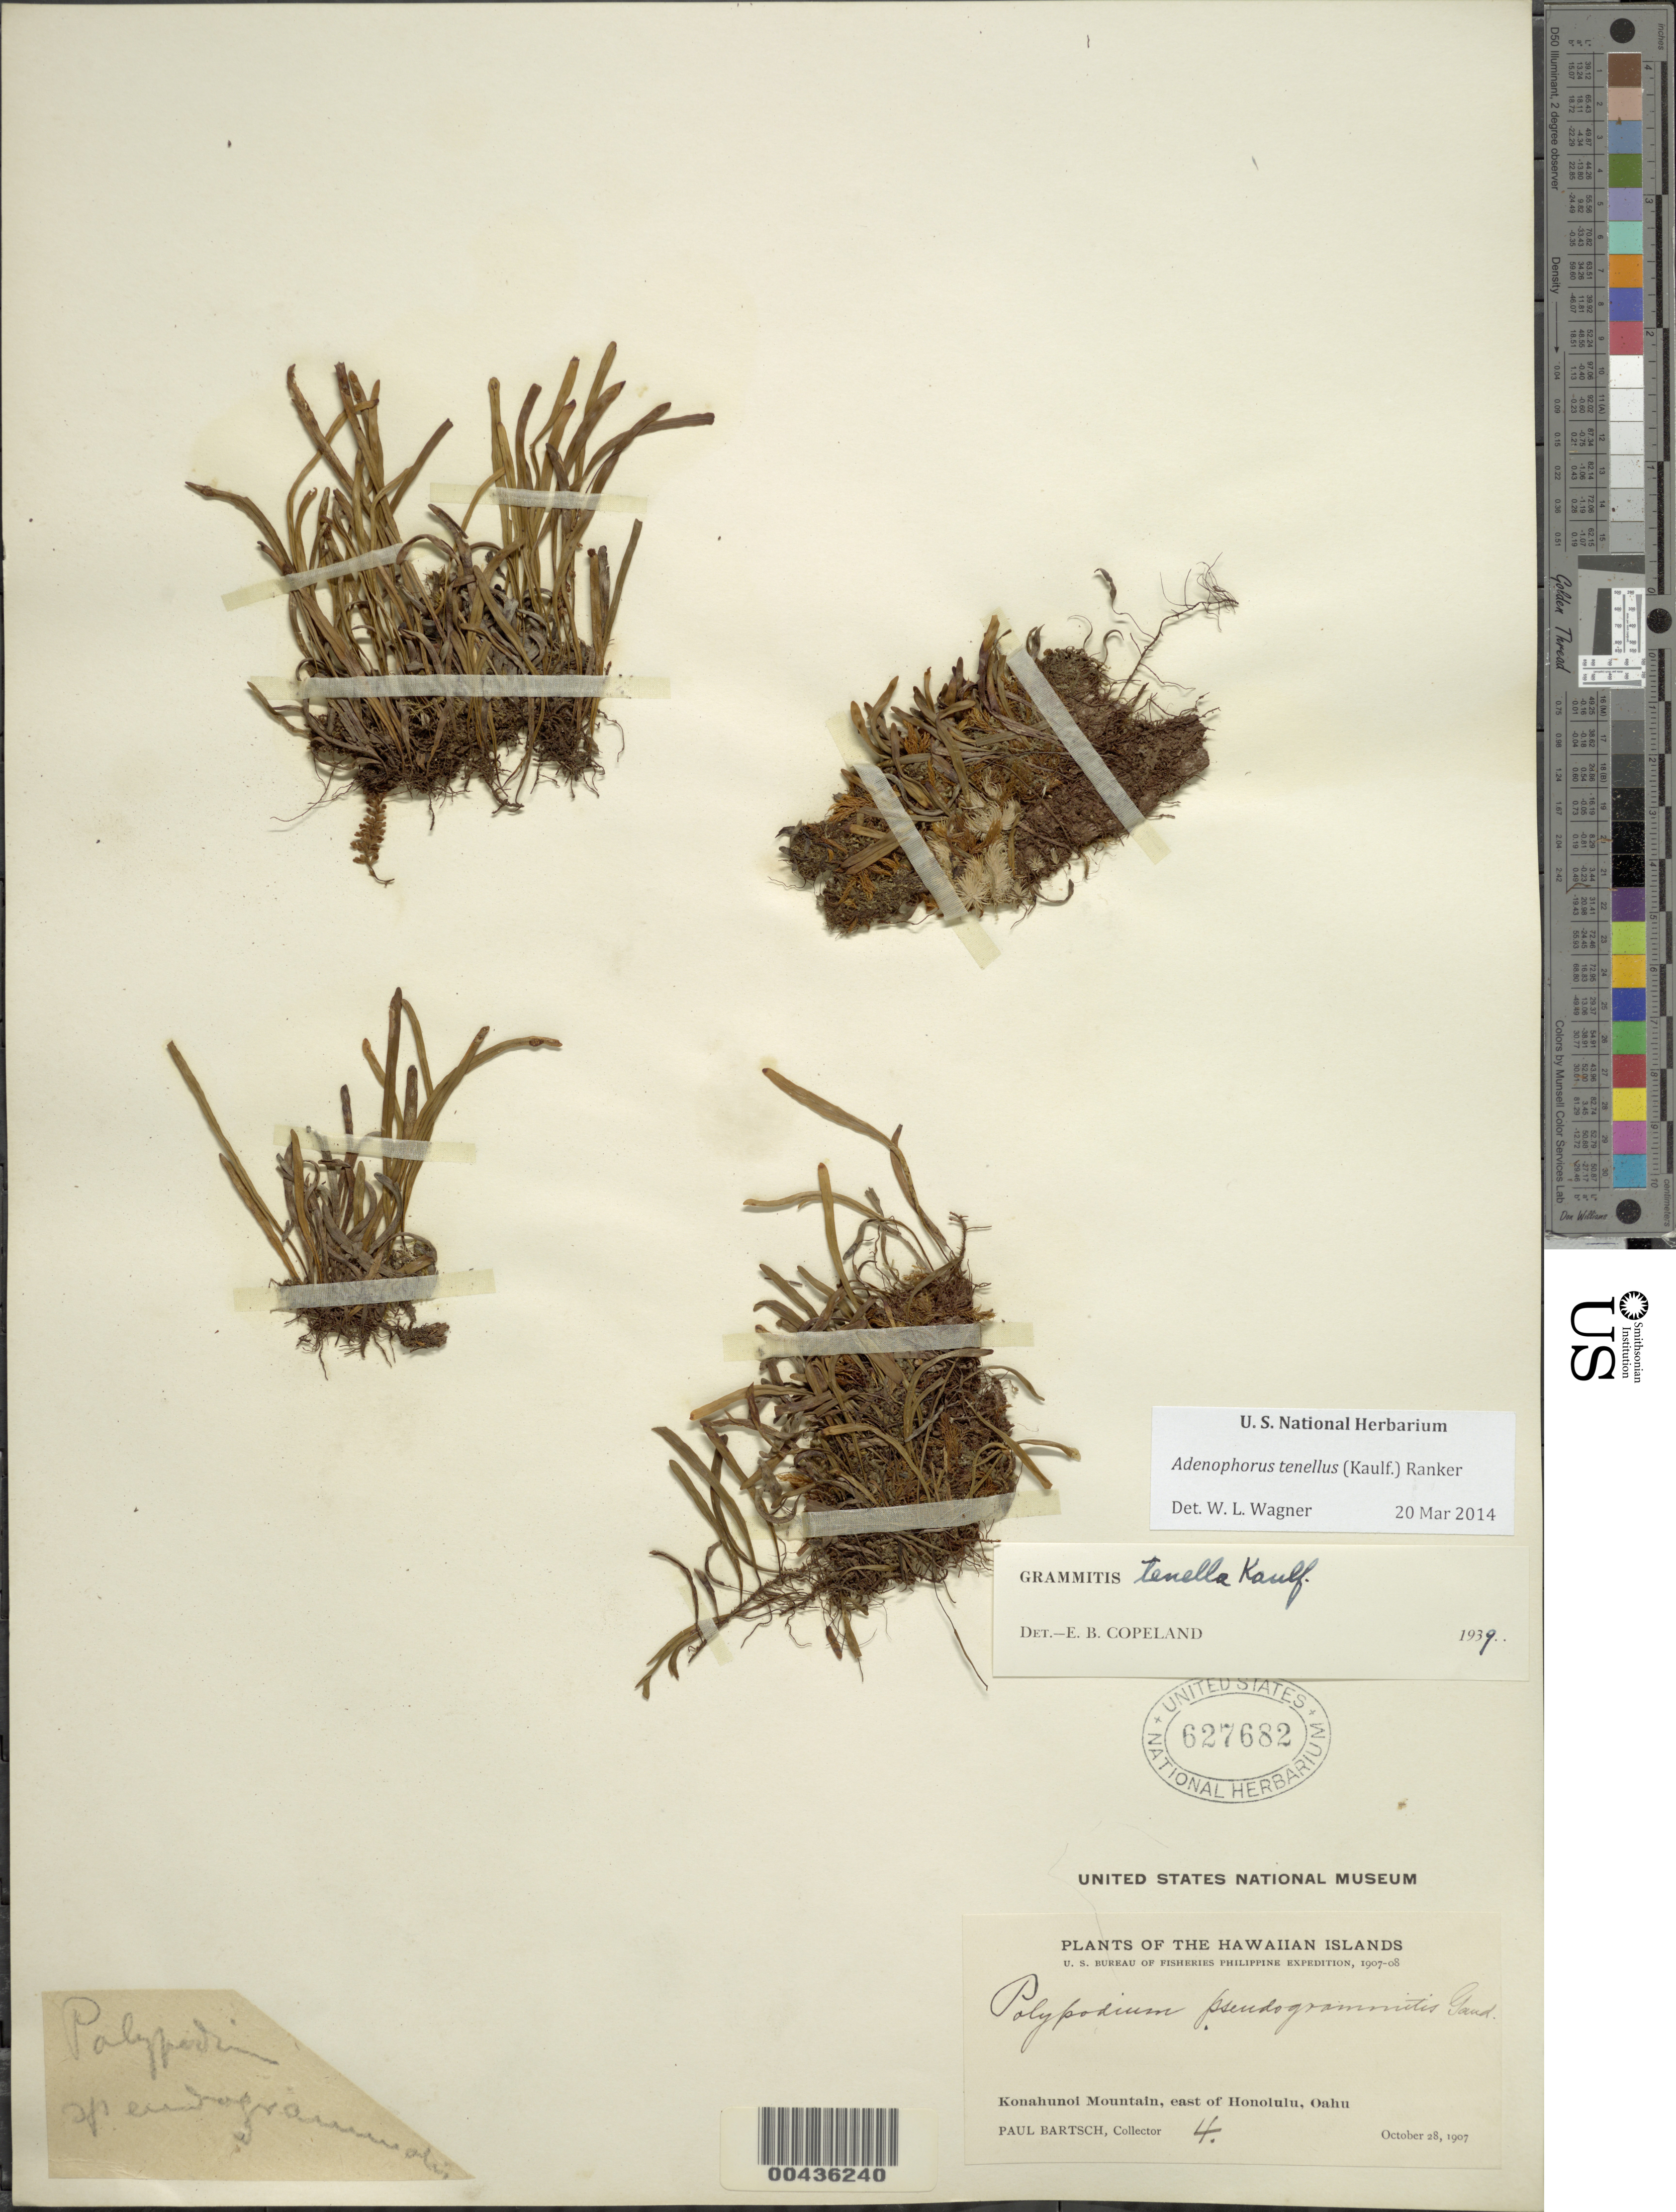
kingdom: Plantae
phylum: Tracheophyta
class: Polypodiopsida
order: Polypodiales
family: Polypodiaceae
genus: Adenophorus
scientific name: Adenophorus tenellus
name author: (Kaulf.) Ranker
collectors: P. Bartsch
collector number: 4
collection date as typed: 28 Oct 1907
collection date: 1907-10-28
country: United States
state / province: Hawaii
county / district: Honolulu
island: Oahu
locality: Konahunoi Mt., E of Honolulu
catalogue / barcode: US 627682